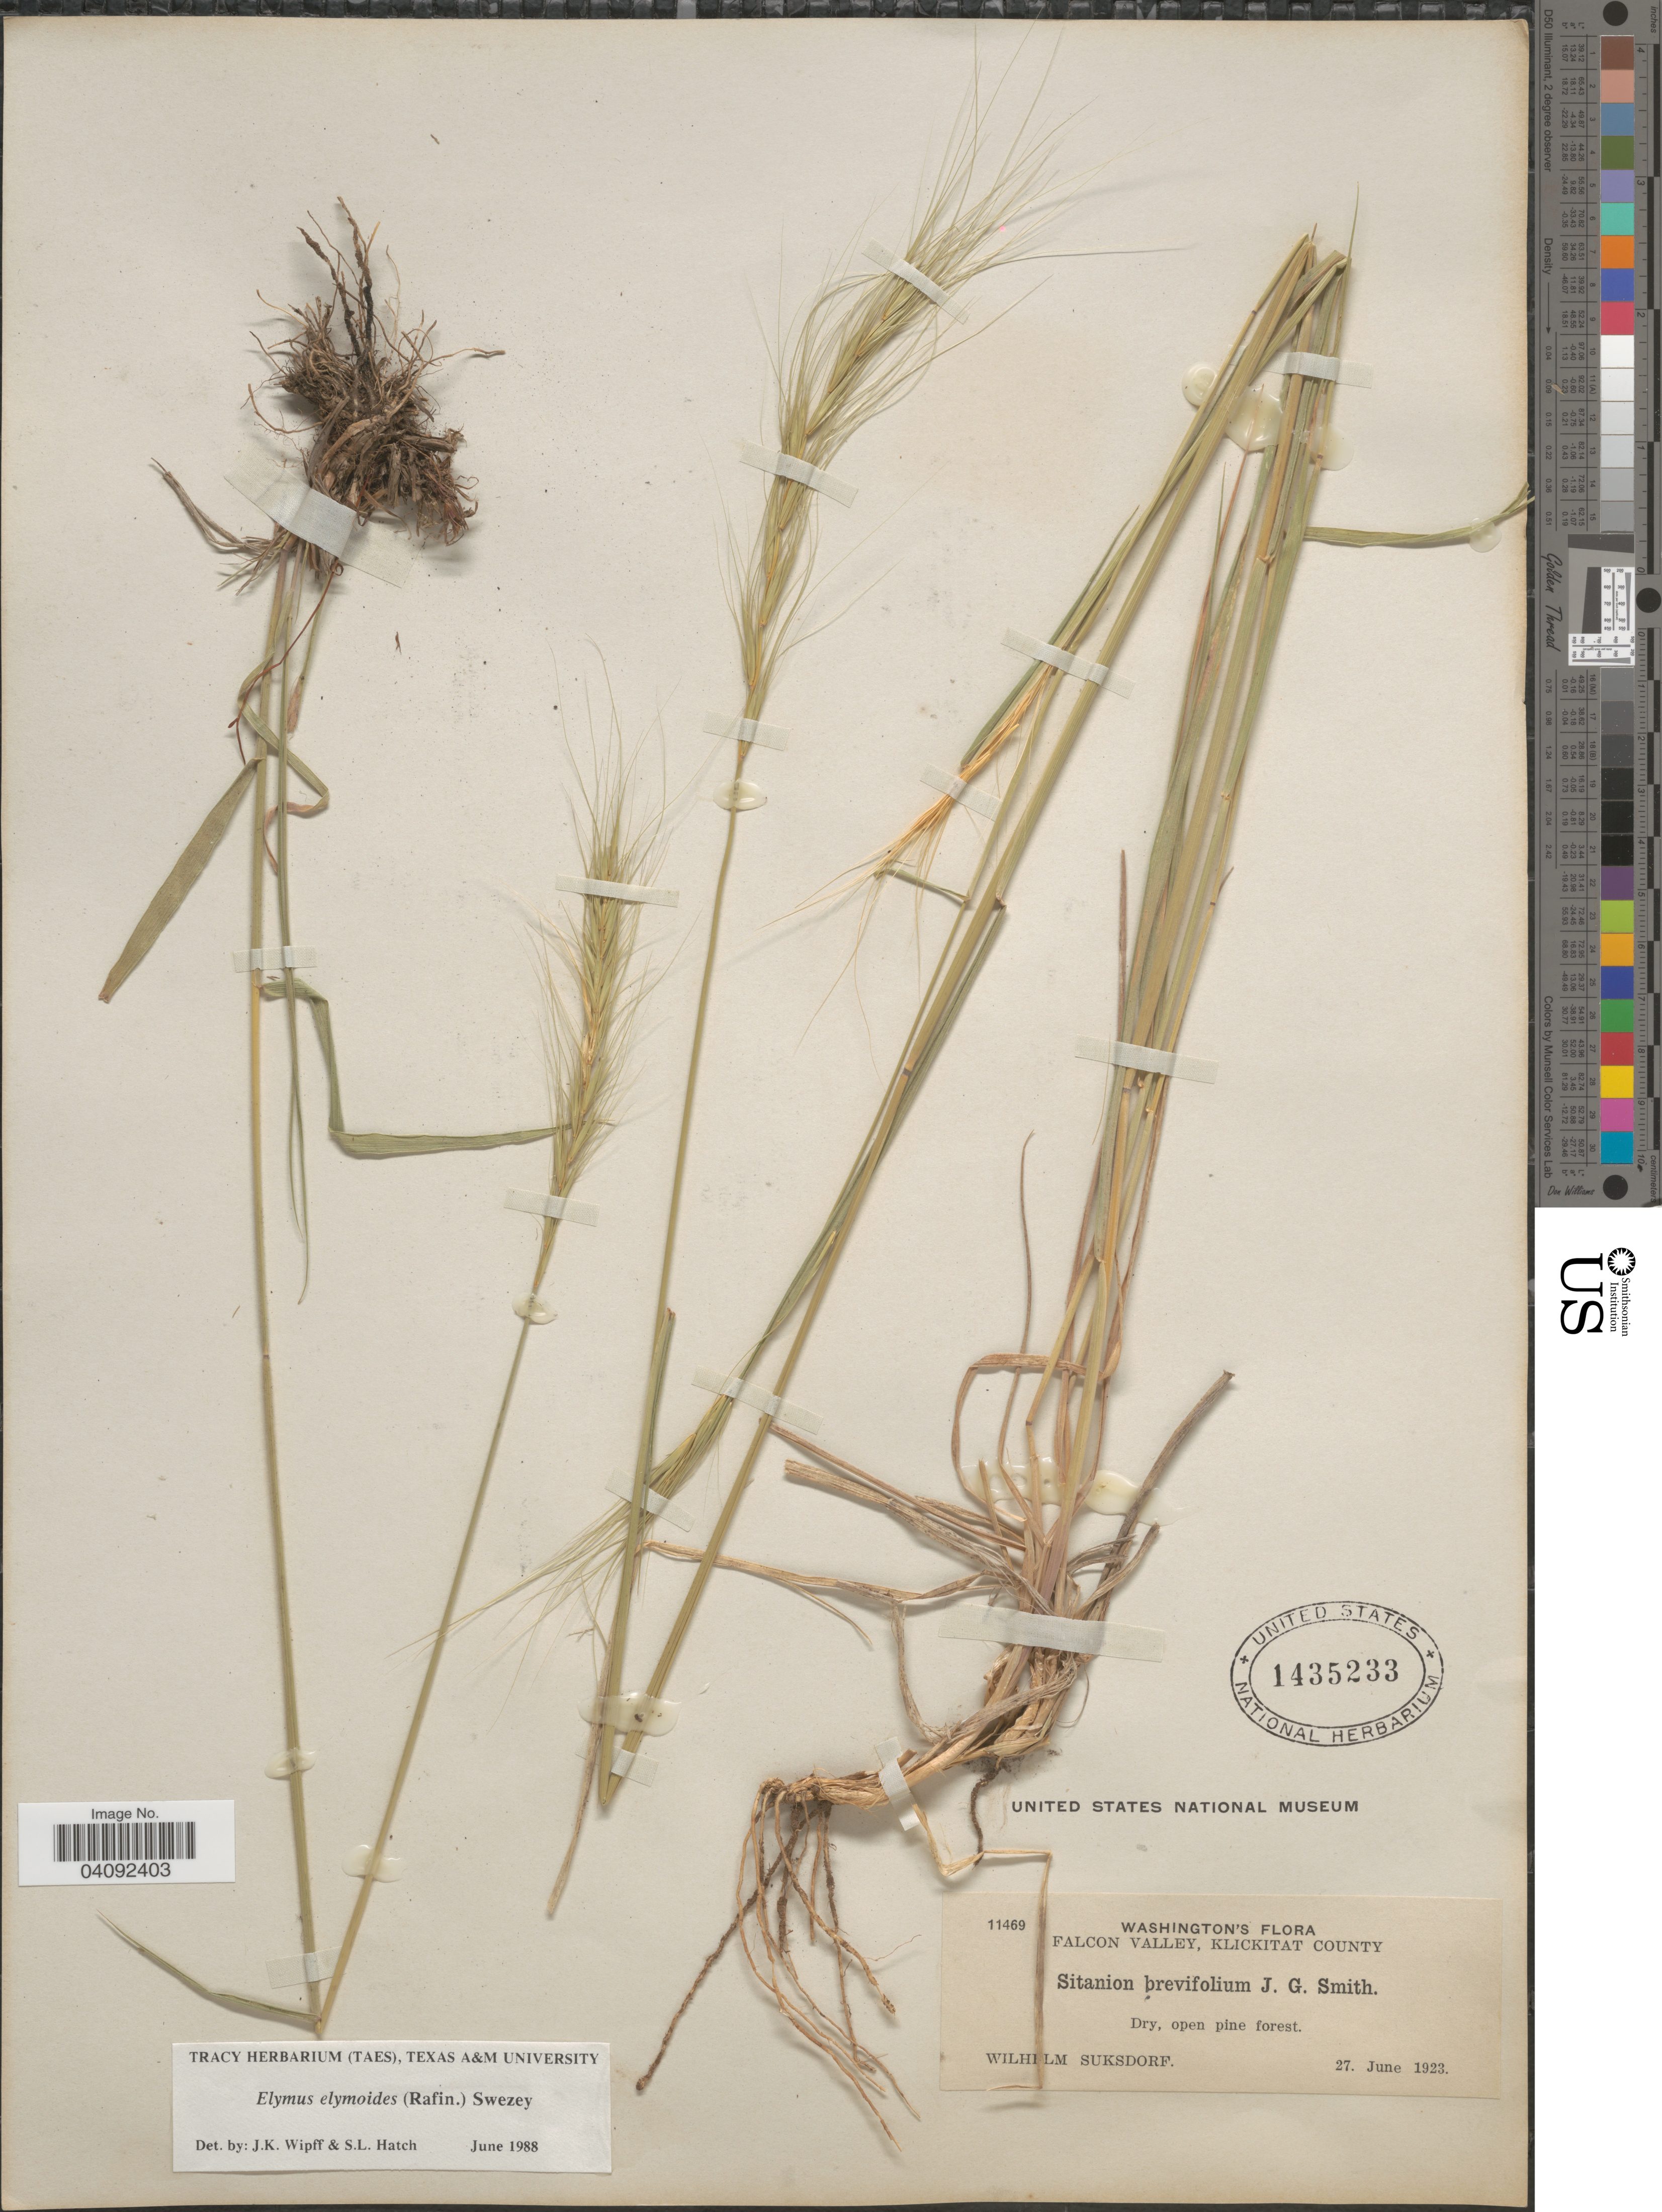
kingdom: Plantae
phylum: Tracheophyta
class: Liliopsida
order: Poales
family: Poaceae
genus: Elymus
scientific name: Elymus elymoides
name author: (Raf.) Swezey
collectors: W. N. Suksdorf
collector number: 11469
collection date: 1923-06-27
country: United States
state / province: Washington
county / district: Klickitat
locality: Falcon Valley, Klickitat County. Dry, open pine forest.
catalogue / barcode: US 1435233